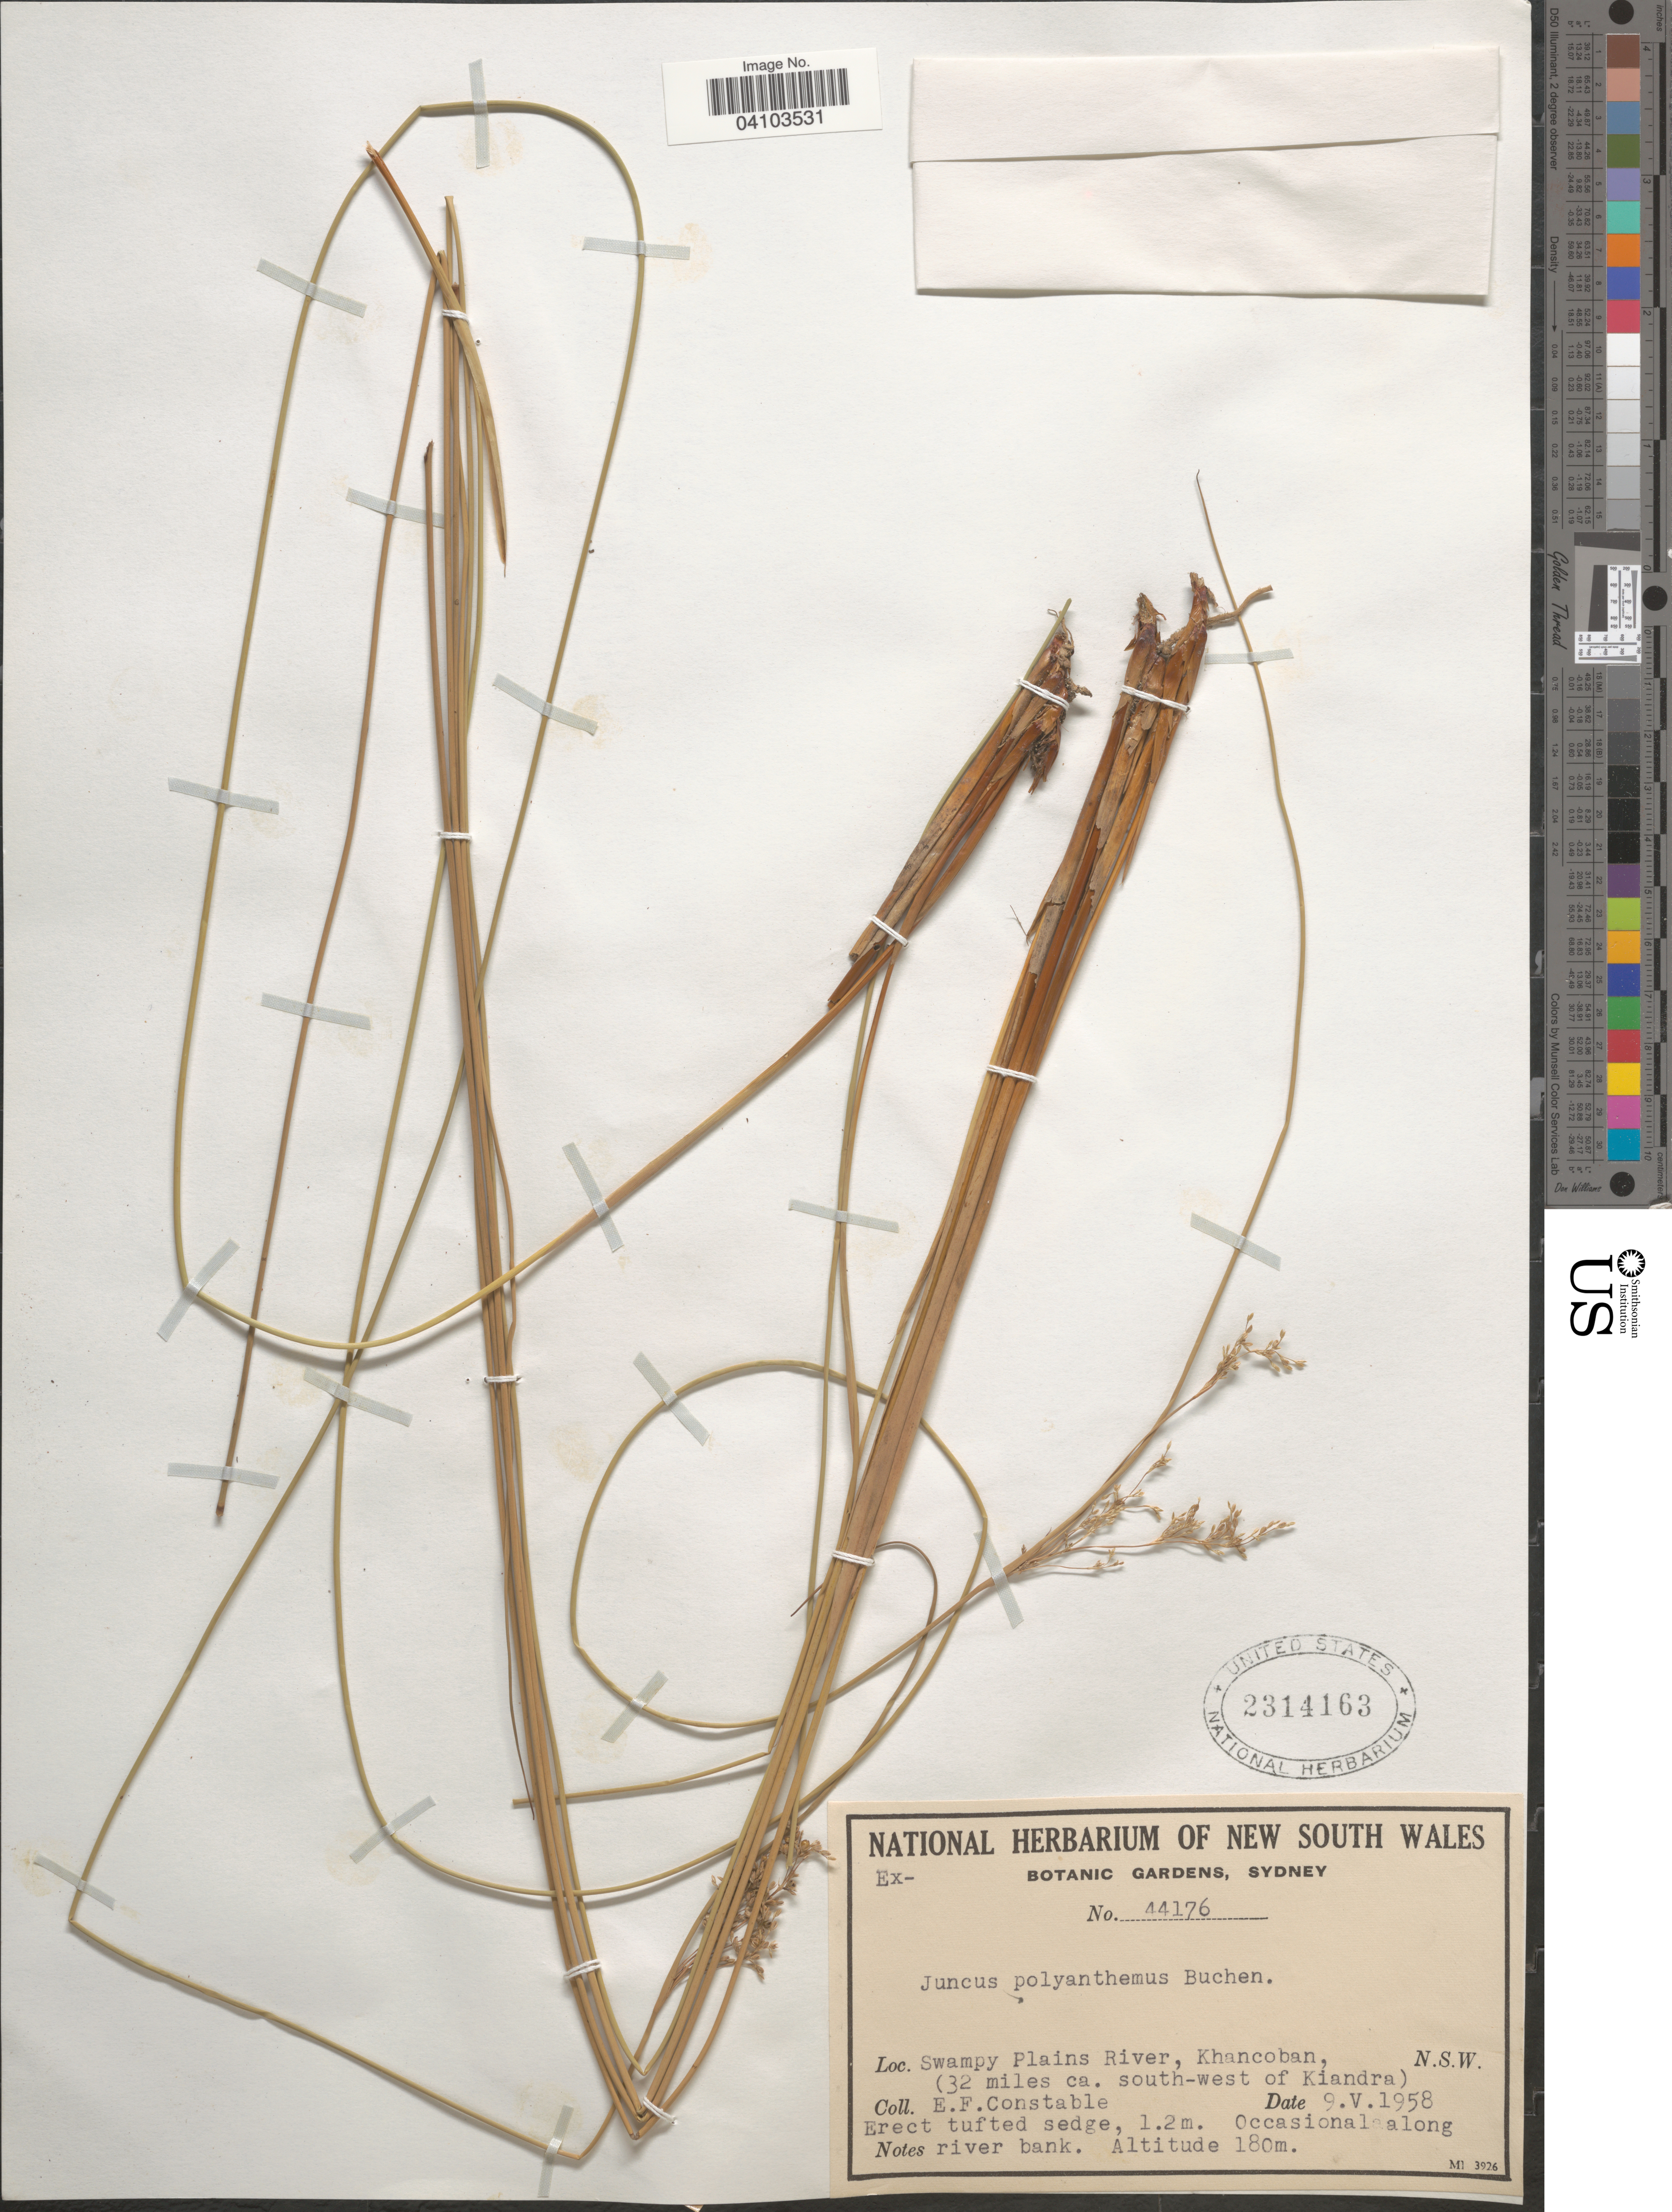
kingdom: Plantae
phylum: Tracheophyta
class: Liliopsida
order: Poales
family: Juncaceae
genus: Juncus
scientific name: Juncus polyanthemos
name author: Buchenau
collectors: E. F. Constable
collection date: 1958-05-09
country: Australia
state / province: New South Wales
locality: Swampy Plains River, Khancoban, (32 miles ca. south-west of Kiandra).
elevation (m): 180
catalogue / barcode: US 2314163